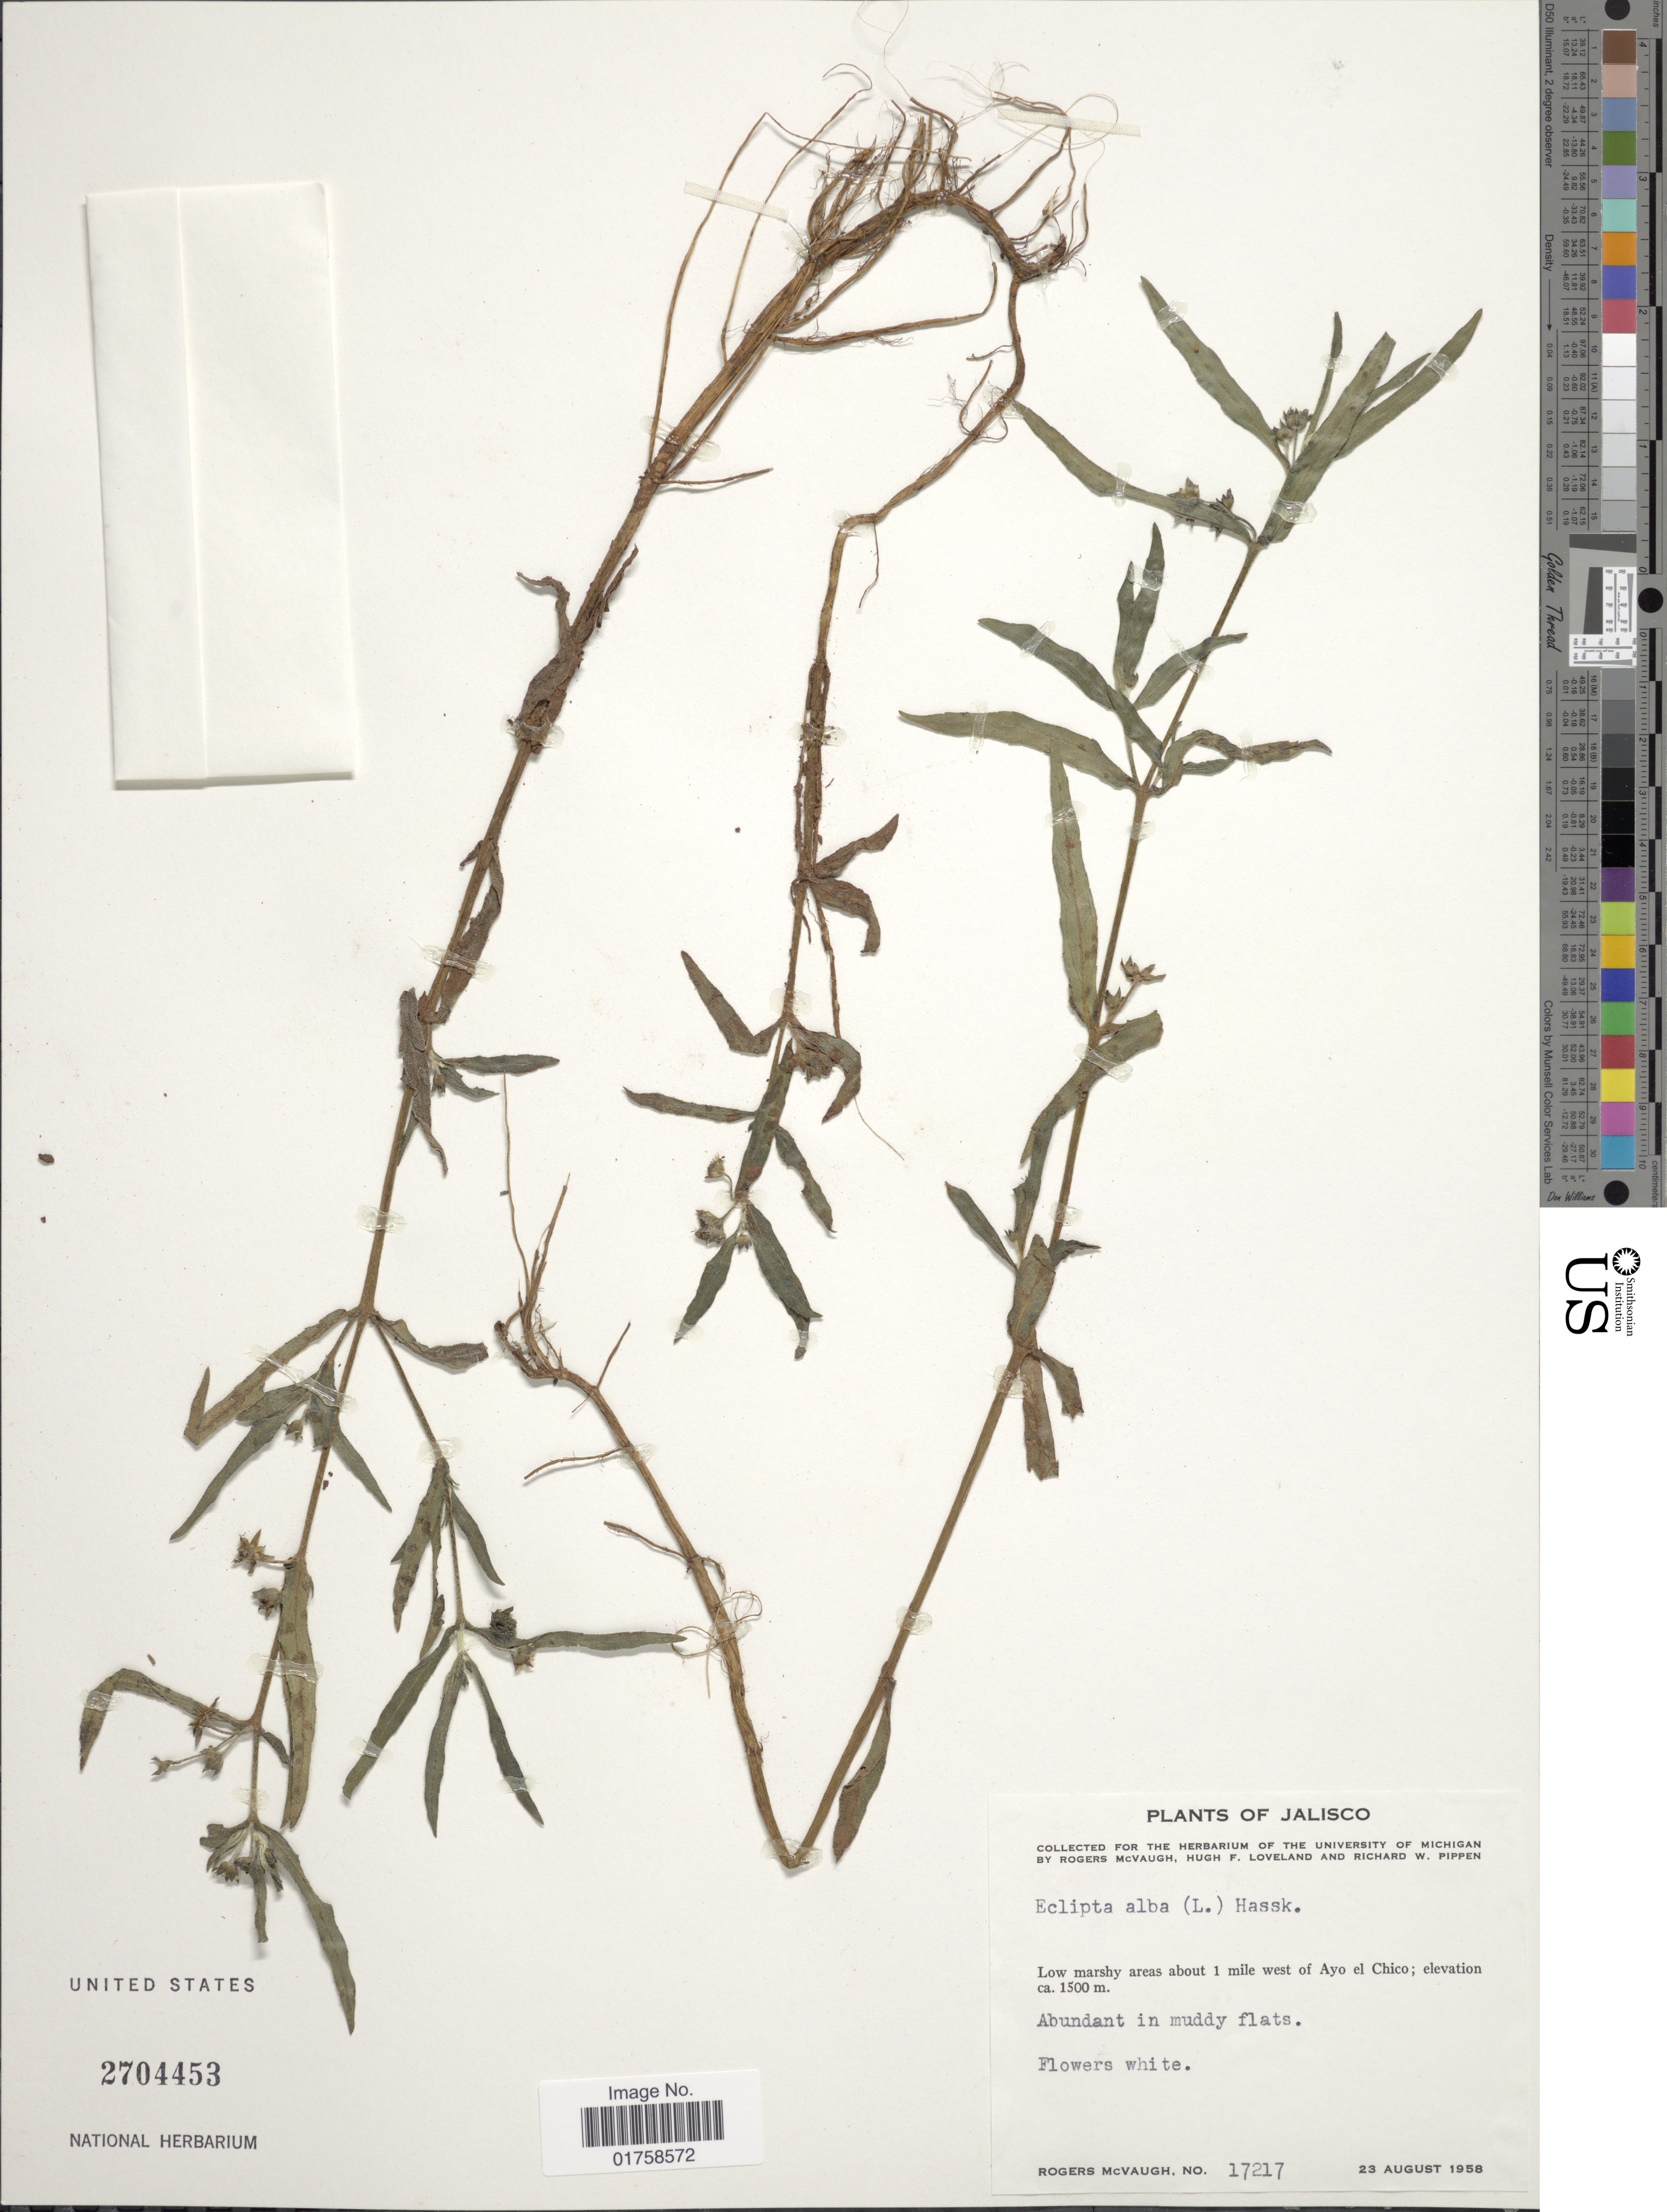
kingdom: Plantae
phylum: Tracheophyta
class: Magnoliopsida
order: Asterales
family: Asteraceae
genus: Eclipta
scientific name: Eclipta alba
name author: (L.) Hassk.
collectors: R. McVaugh, H. Loveland & R. W. Pippen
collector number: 17217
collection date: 1958-08-23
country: Mexico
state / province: Jalisco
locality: about 1 mile west of Ayo el Chico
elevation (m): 1500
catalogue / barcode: US 2704453